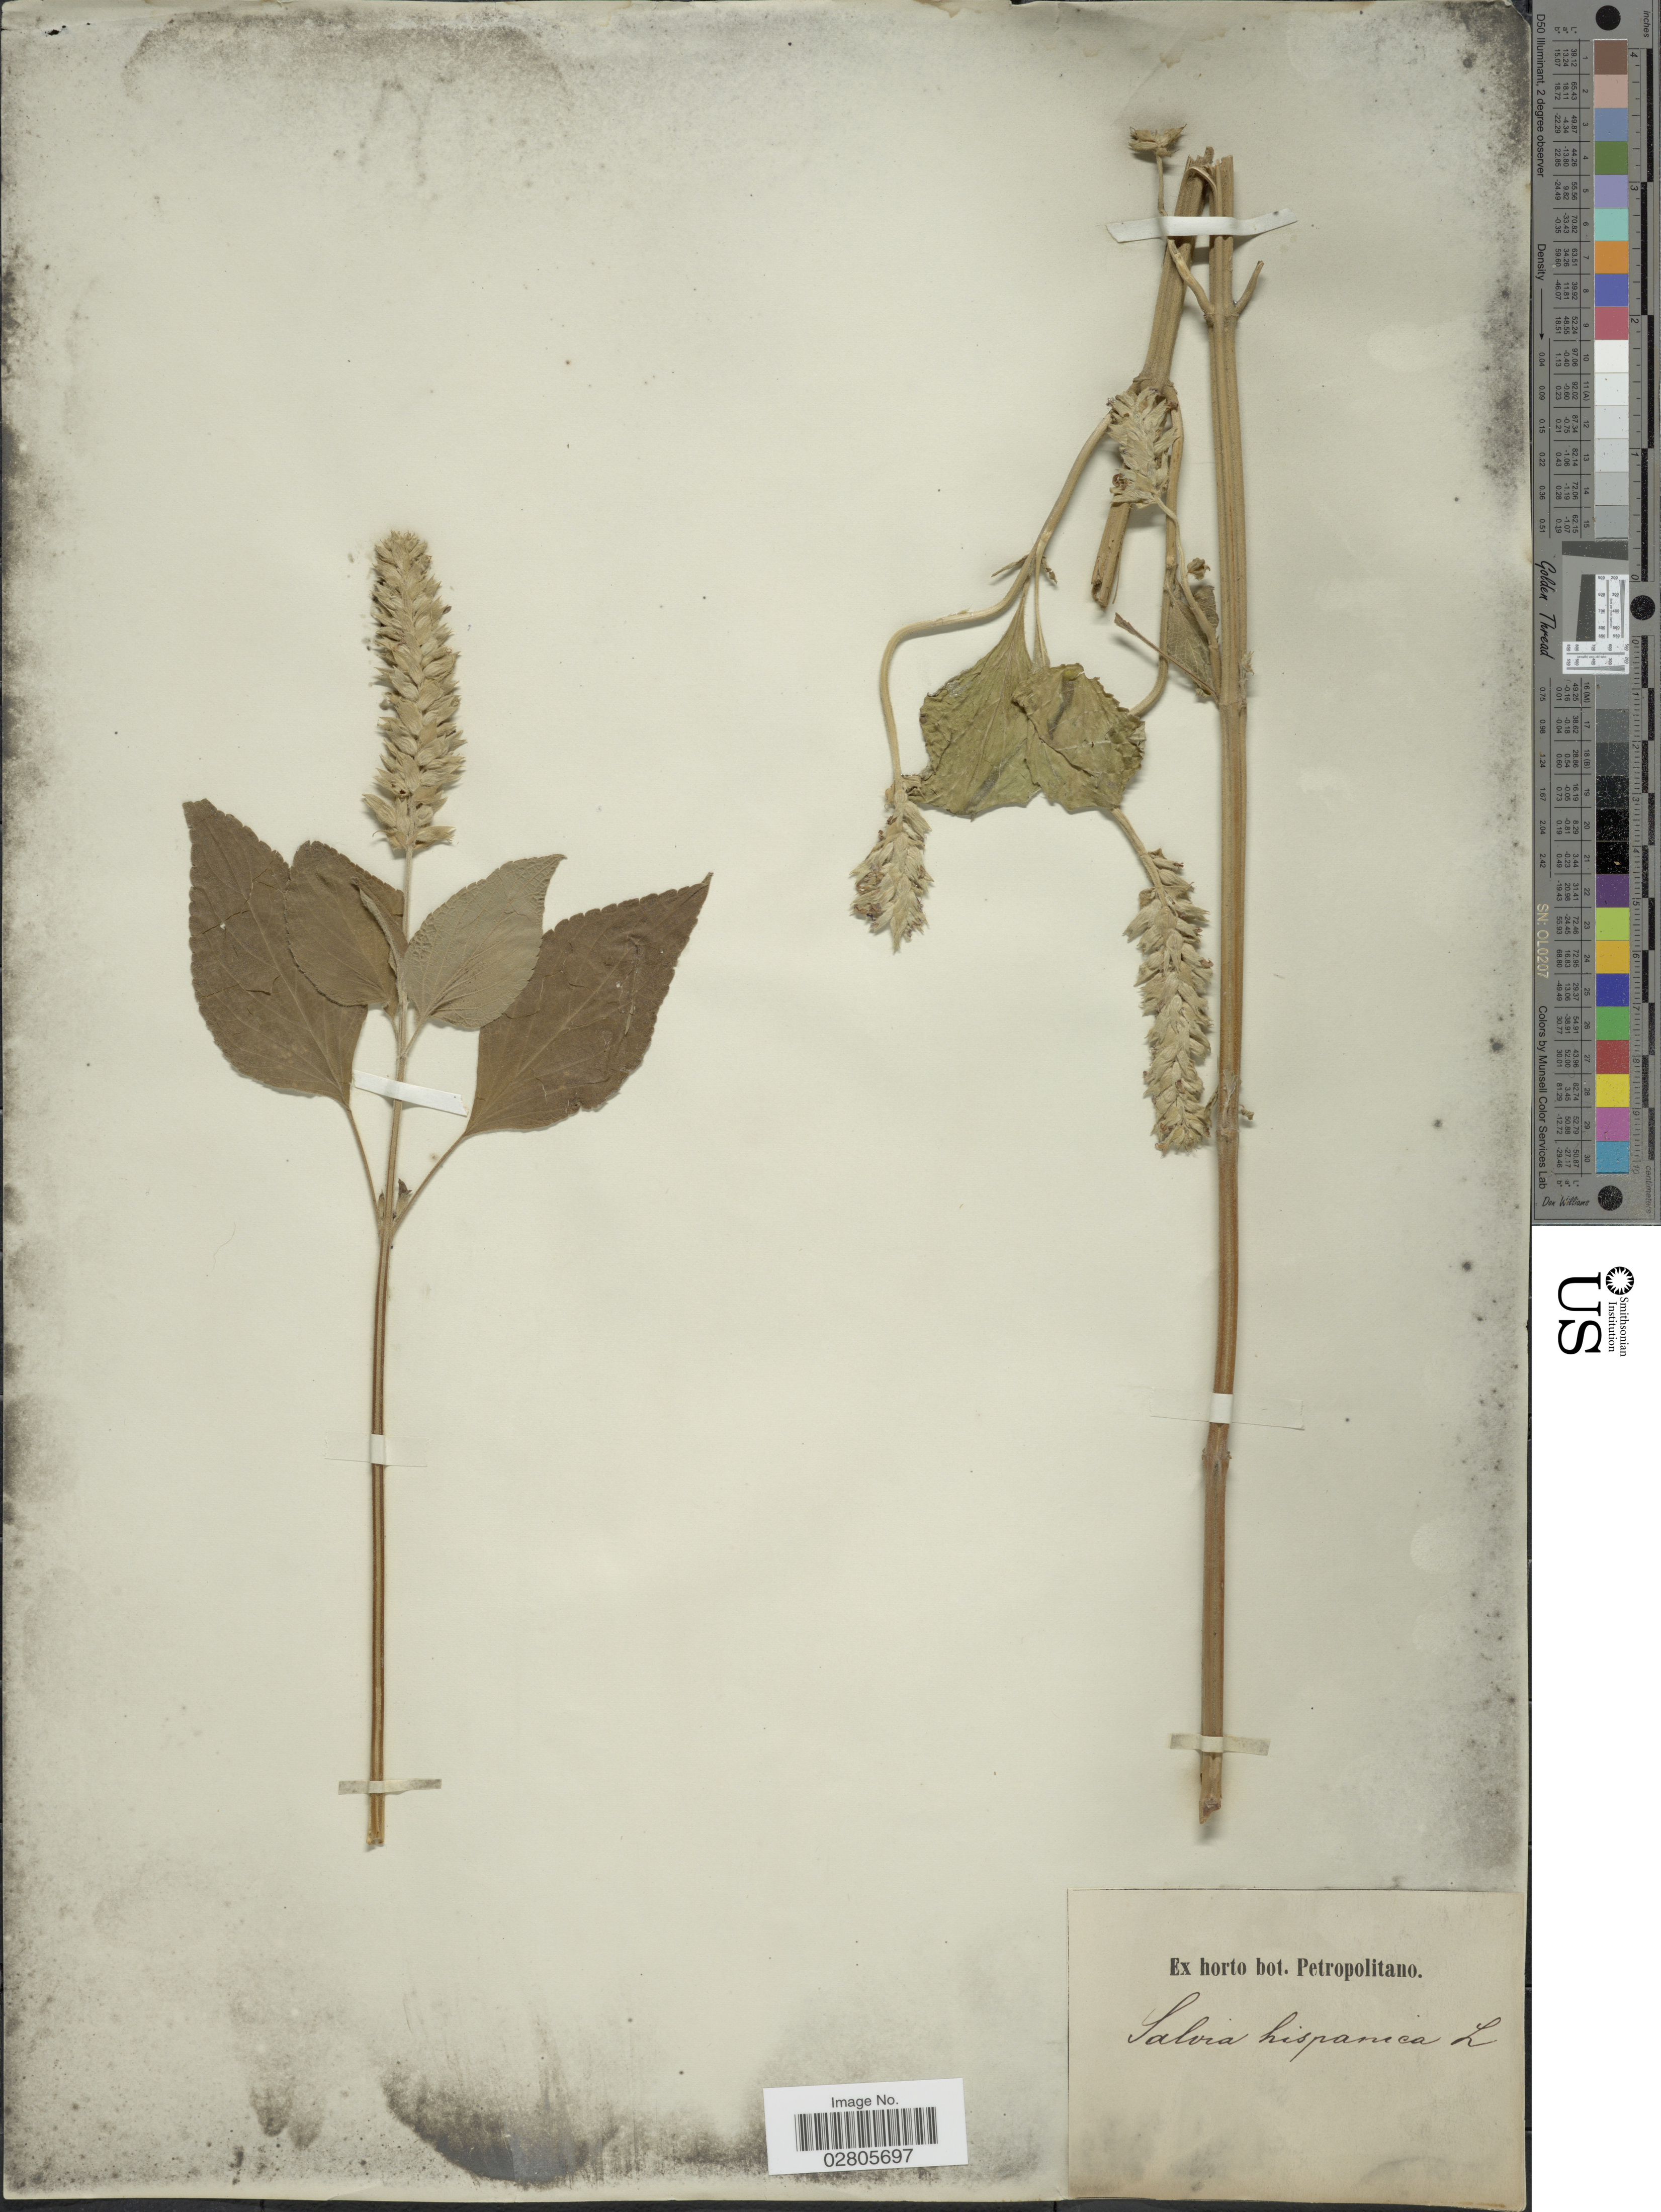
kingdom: Plantae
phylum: Tracheophyta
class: Magnoliopsida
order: Lamiales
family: Lamiaceae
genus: Salvia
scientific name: Salvia hispanica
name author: L.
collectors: ex Horto Bot. Petropolitano